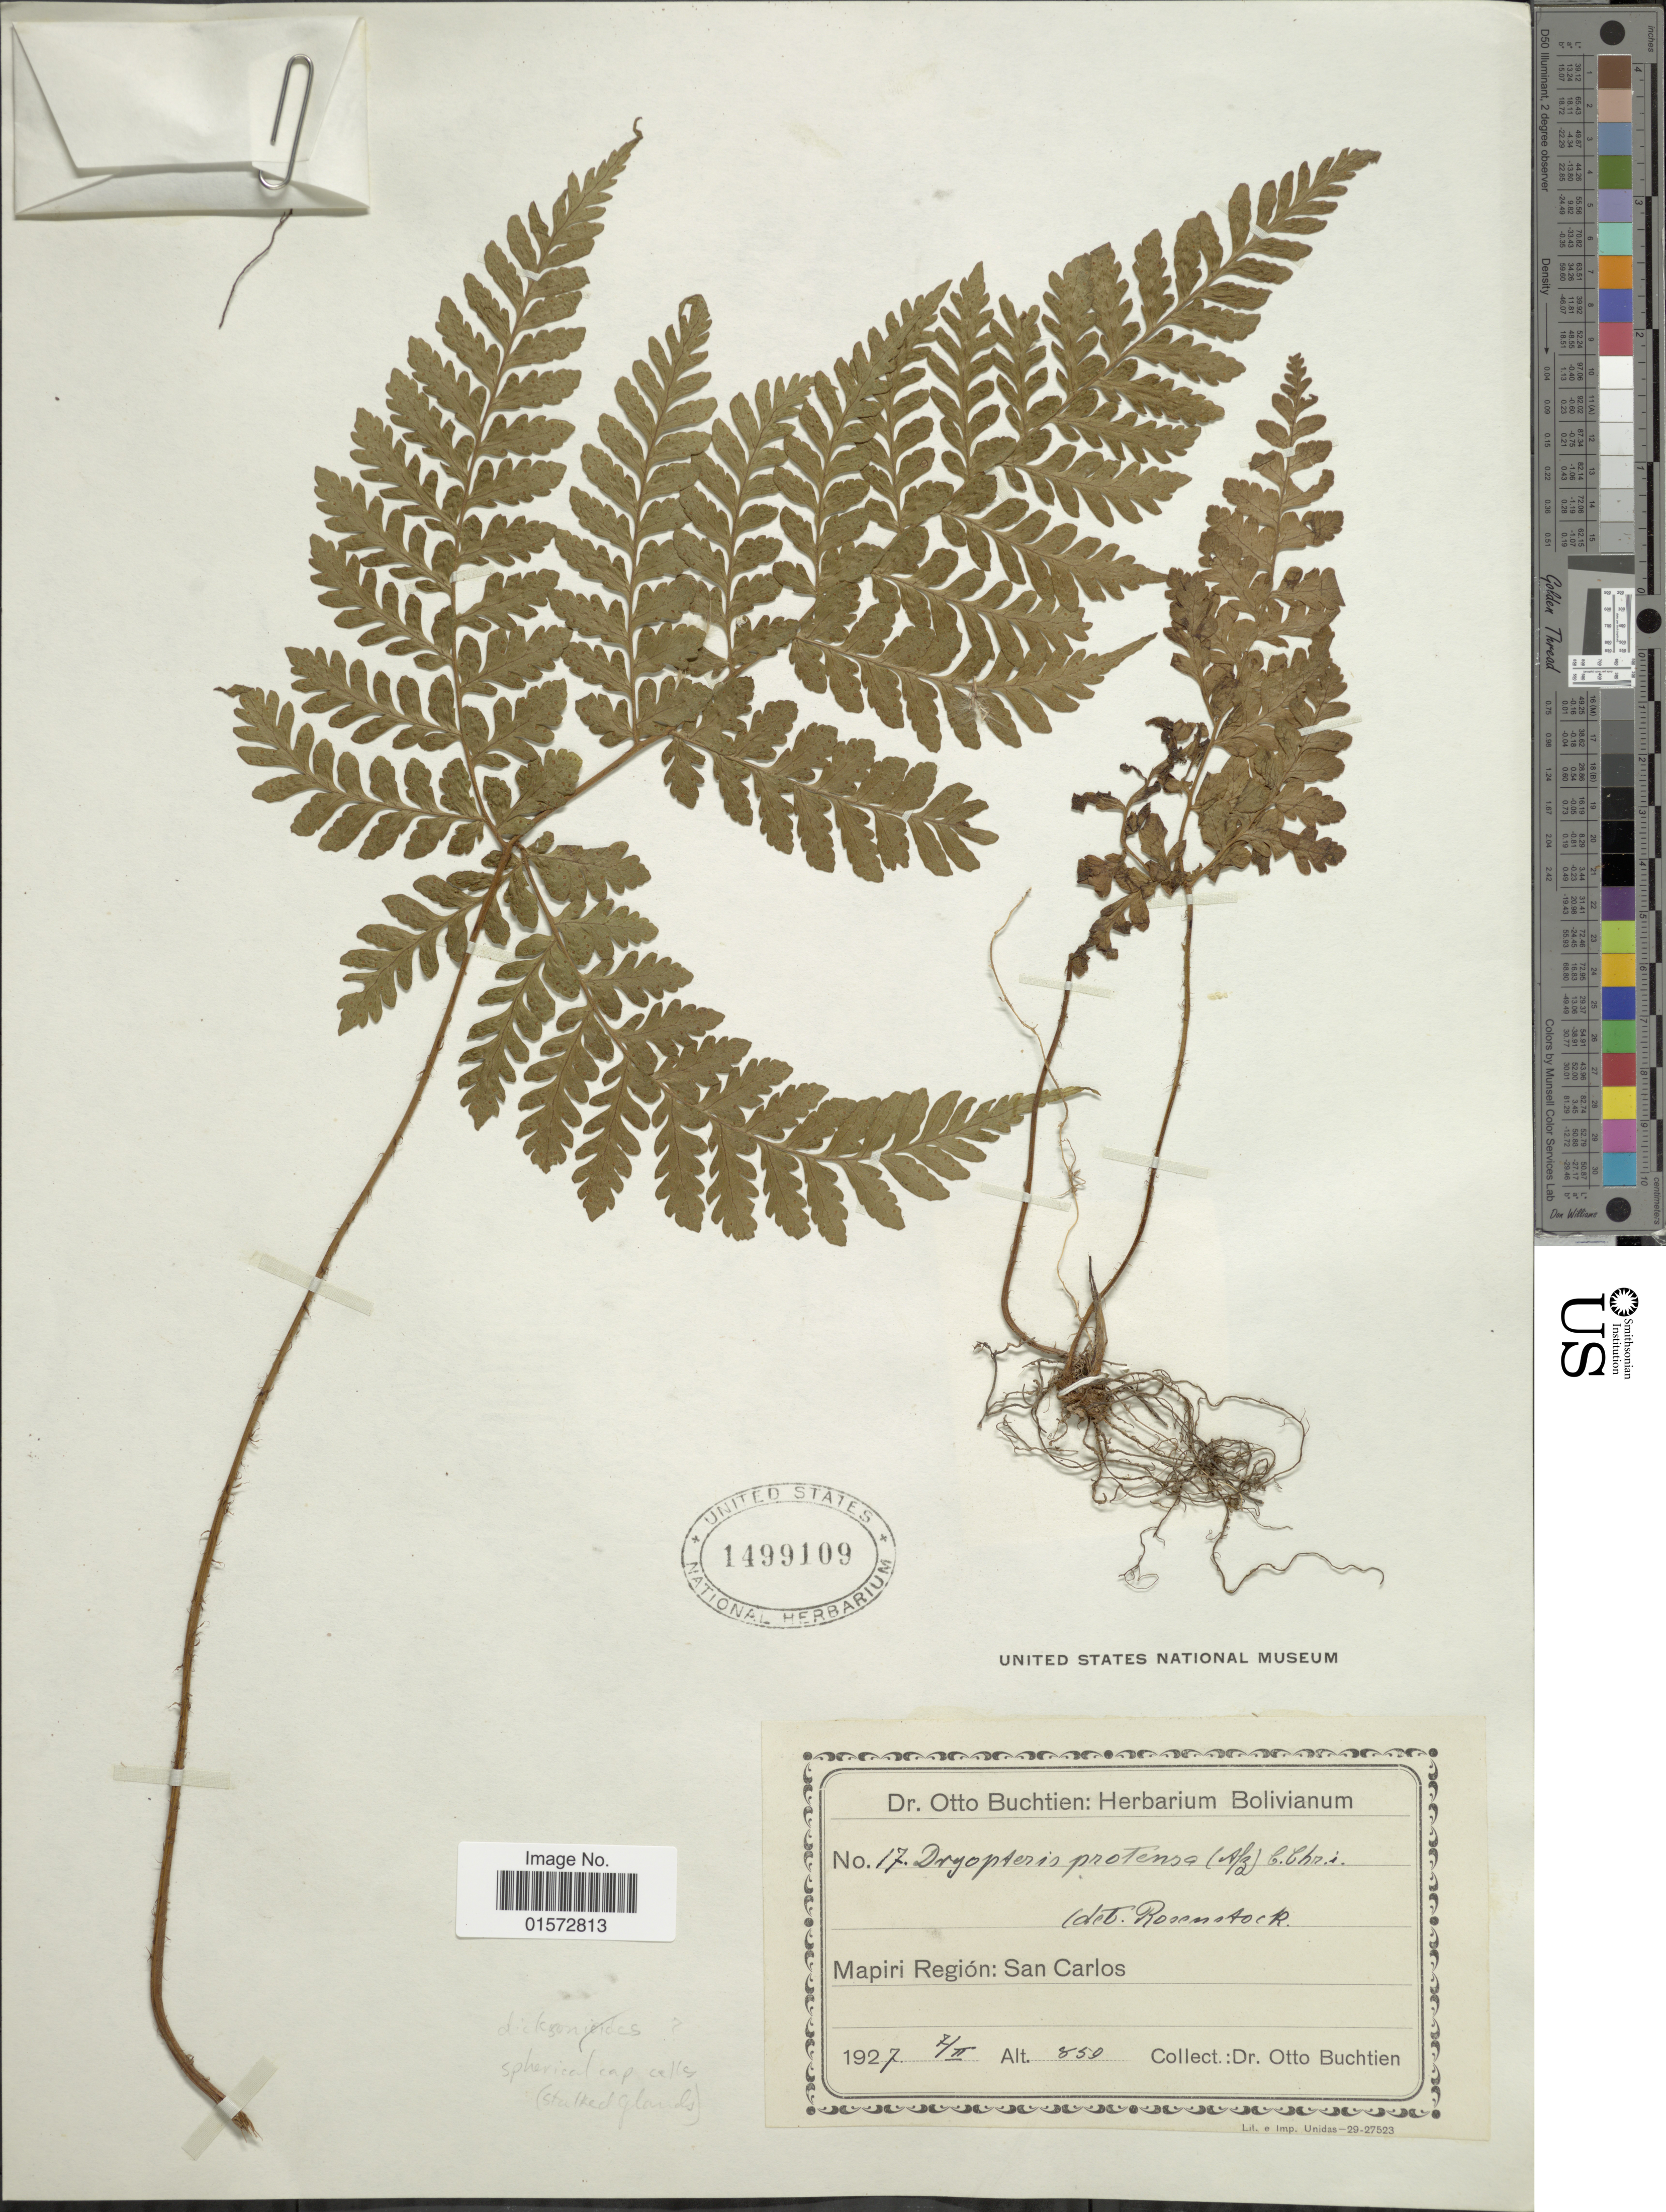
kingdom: Plantae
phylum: Tracheophyta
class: Polypodiopsida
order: Polypodiales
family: Tectariaceae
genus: Triplophyllum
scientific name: Triplophyllum funestum var. funestum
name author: (Kunze) Holttum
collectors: O. Buchtien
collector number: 17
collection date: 1927-02-07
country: Bolivia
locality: Mapiri Región: San Carlos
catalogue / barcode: US 1499109